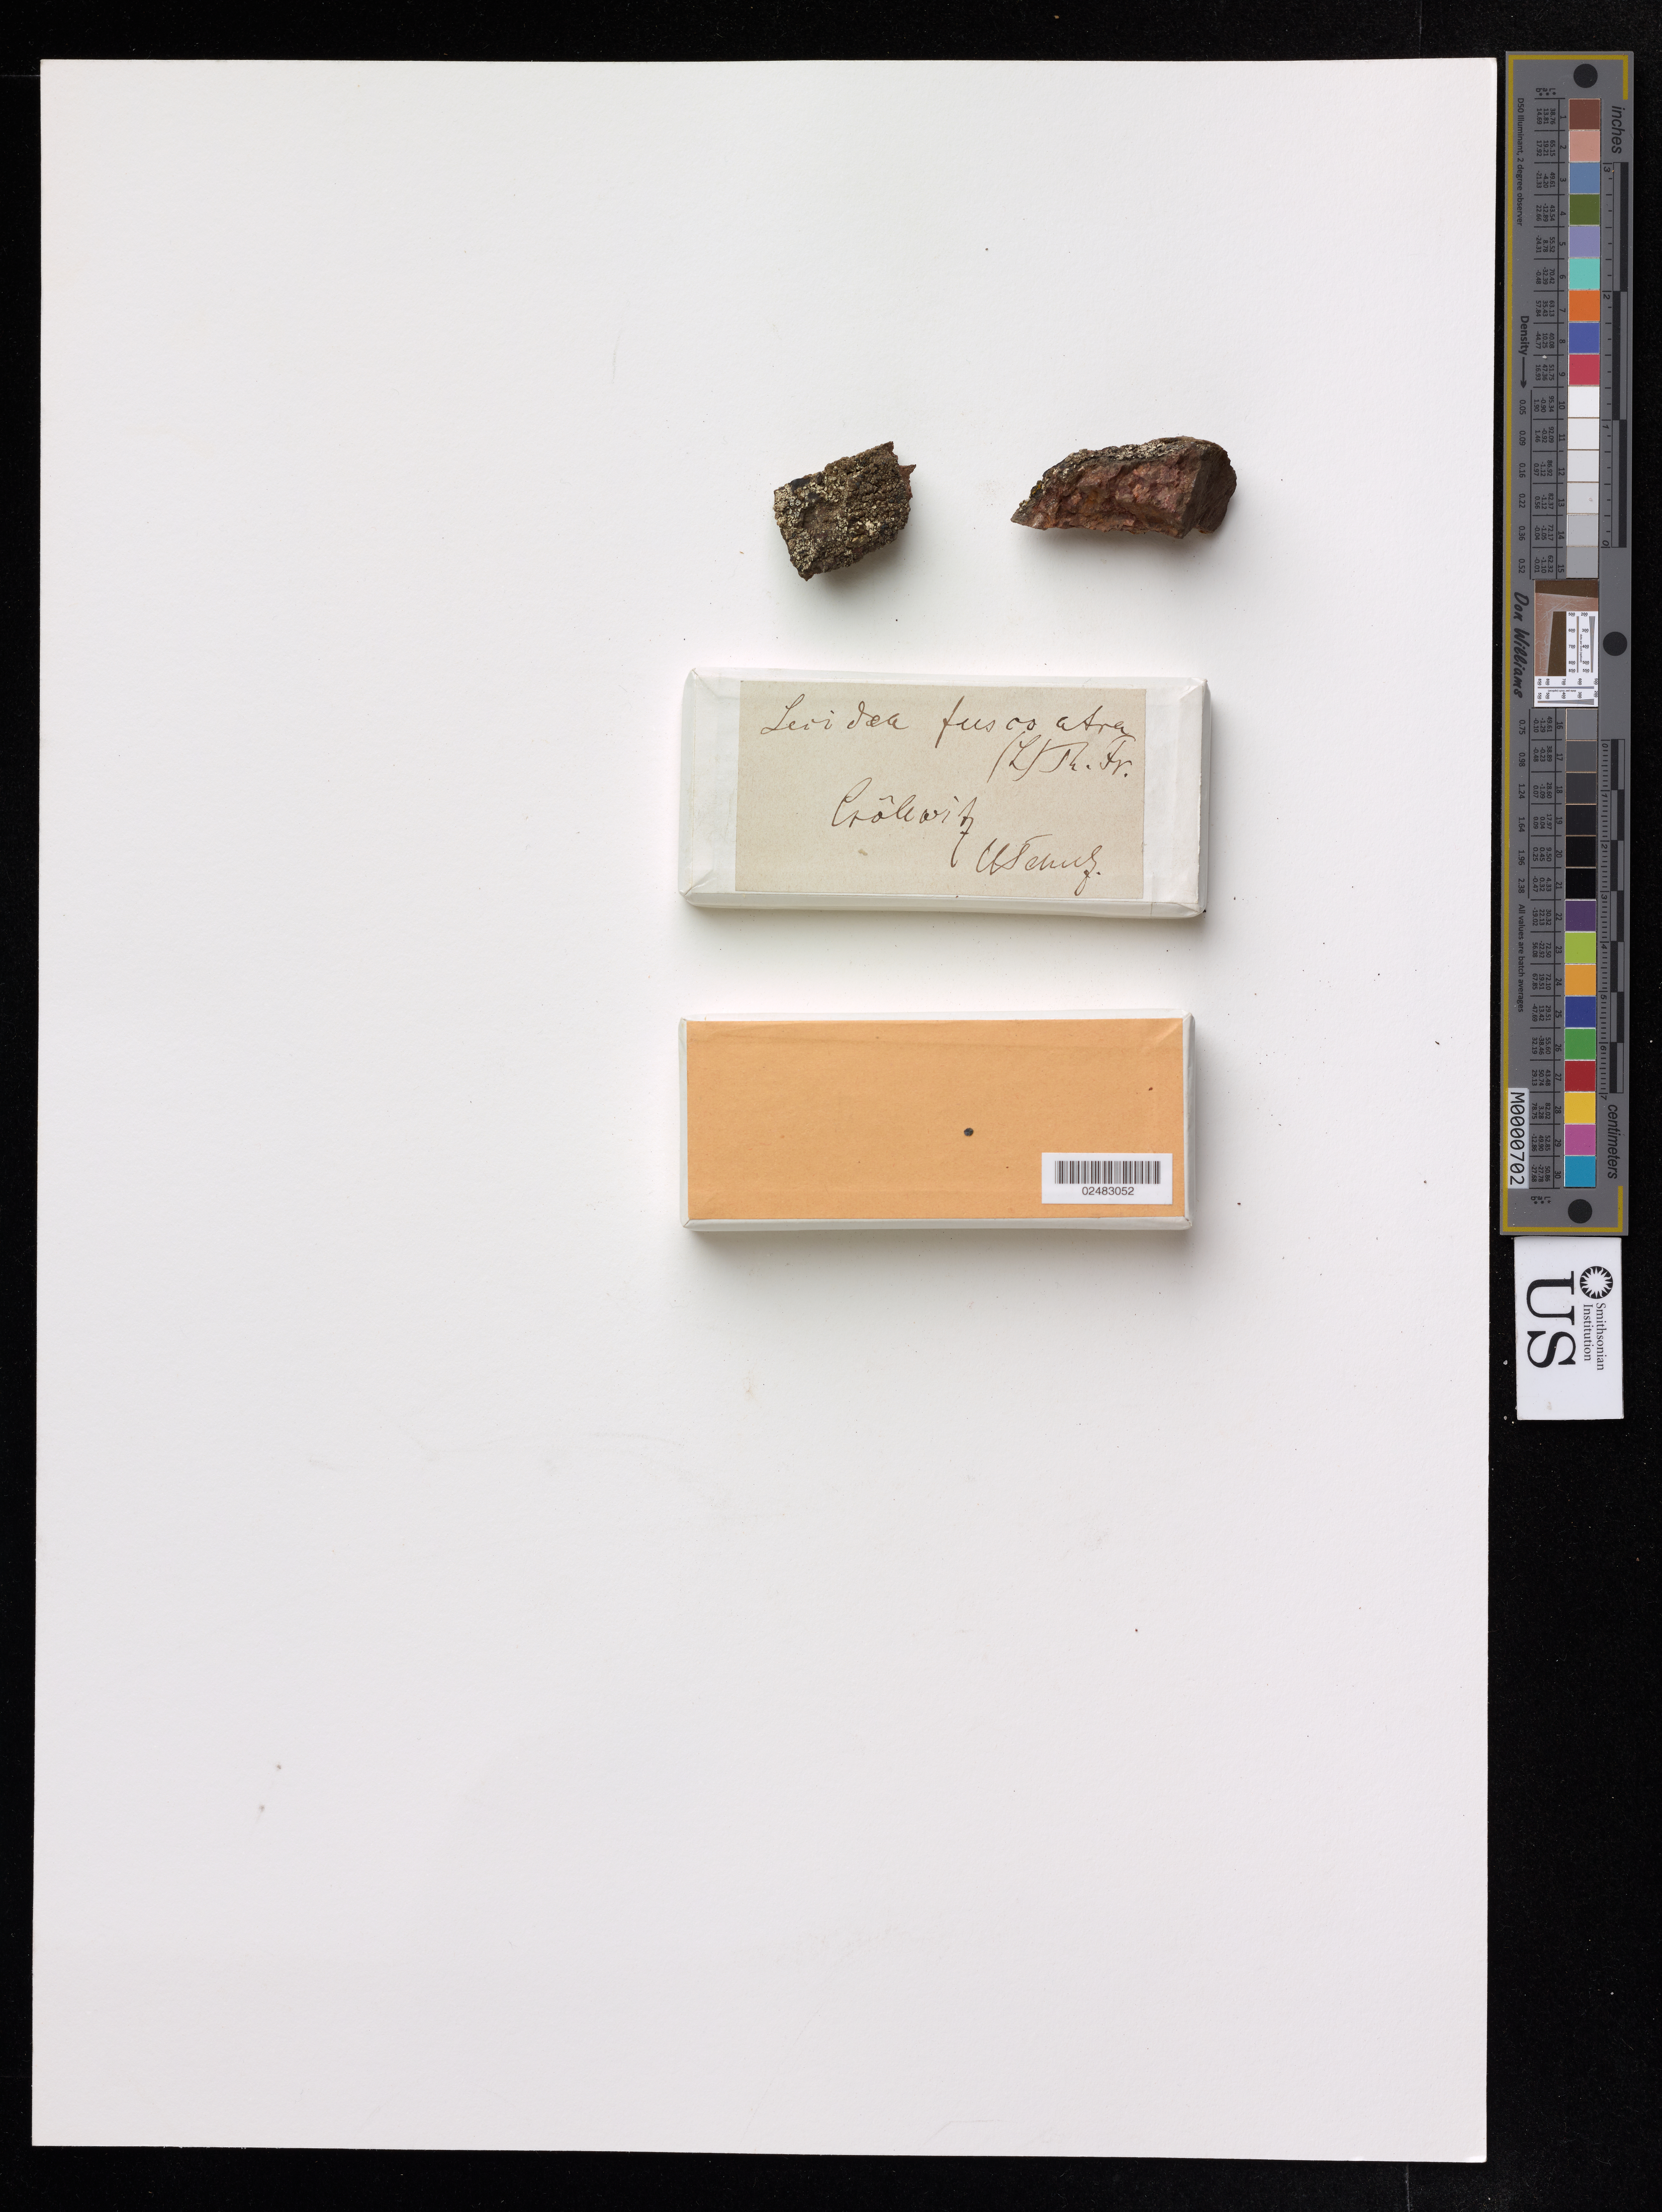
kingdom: Fungi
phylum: Ascomycota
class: Lecanoromycetes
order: Lecideales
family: Lecideaceae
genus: Lecidea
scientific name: Lecidea fuscatoatra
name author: Nyl.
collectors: A. Schulz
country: Germany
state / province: Sachsen-Anhalt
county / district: Halle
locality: Kröllwitz